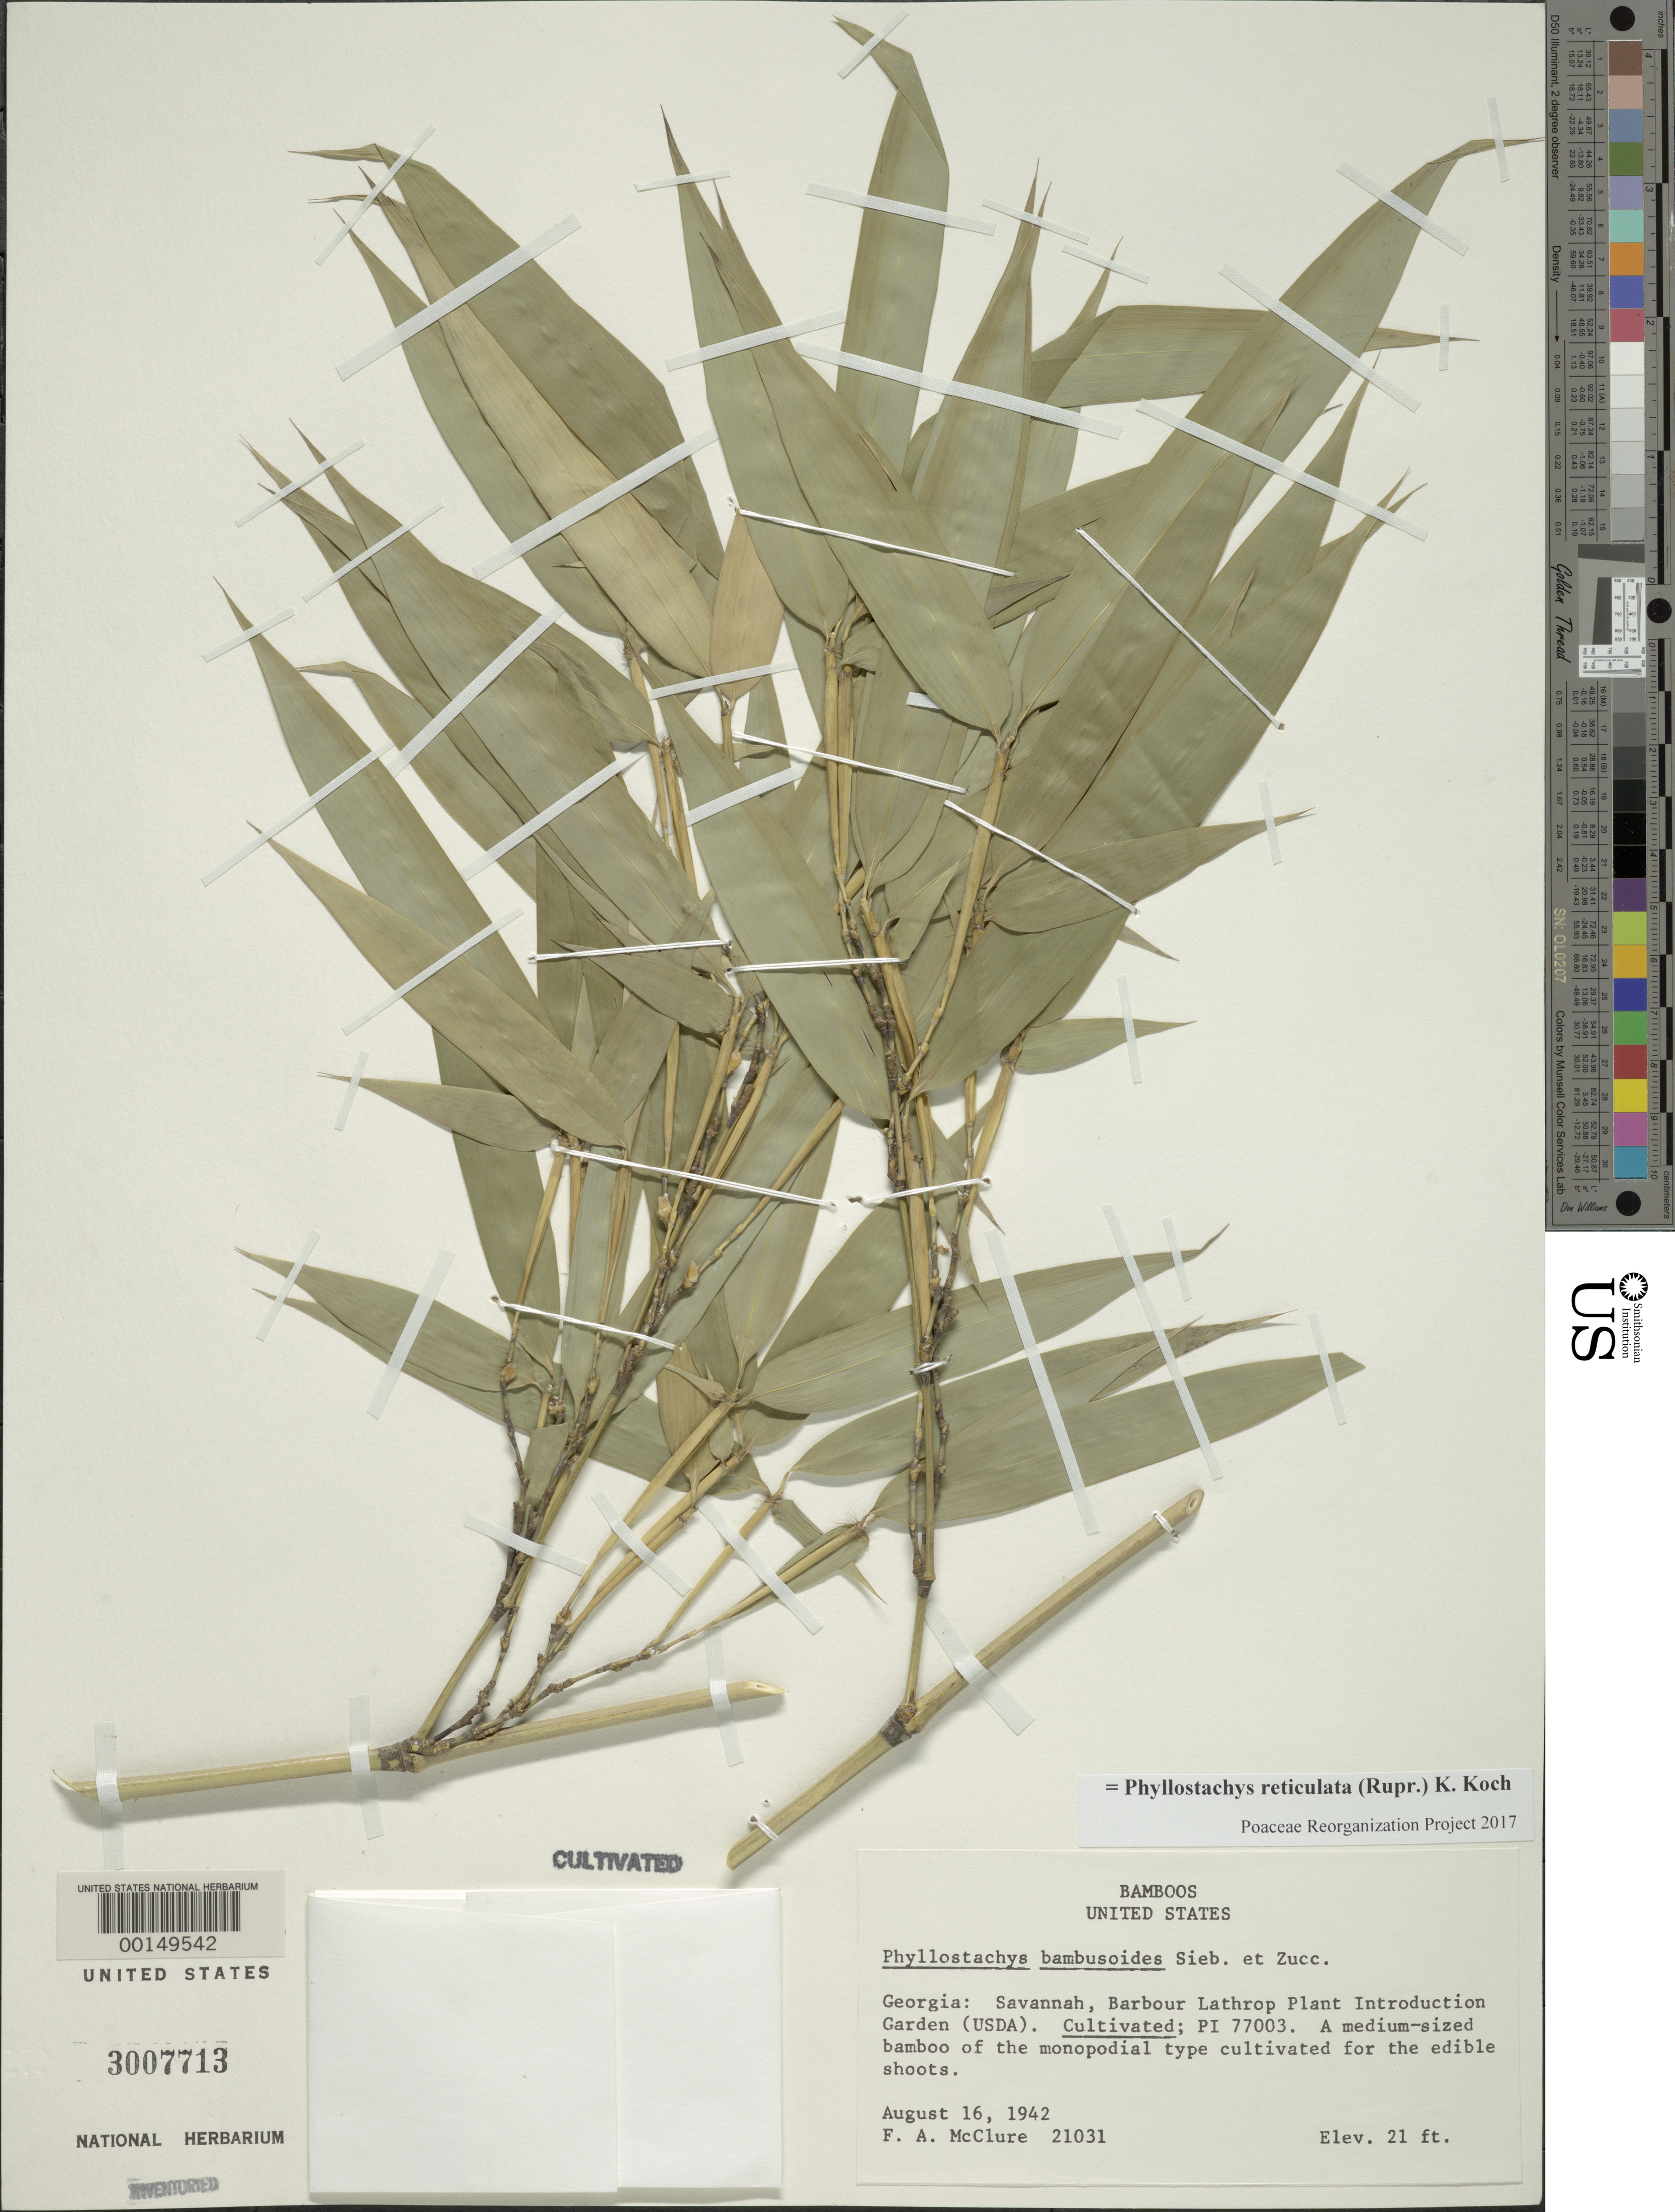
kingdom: Plantae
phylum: Tracheophyta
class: Liliopsida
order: Poales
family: Poaceae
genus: Phyllostachys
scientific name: Phyllostachys reticulata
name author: (Rupr.) K. Koch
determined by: Poaceae Reorganization Project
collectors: F. A. McClure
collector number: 21031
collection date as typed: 16 Aug 1942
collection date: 1942-08-16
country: United States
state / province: Georgia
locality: Savannah, barbour lathrop p.i. garden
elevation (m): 6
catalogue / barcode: US 3007713